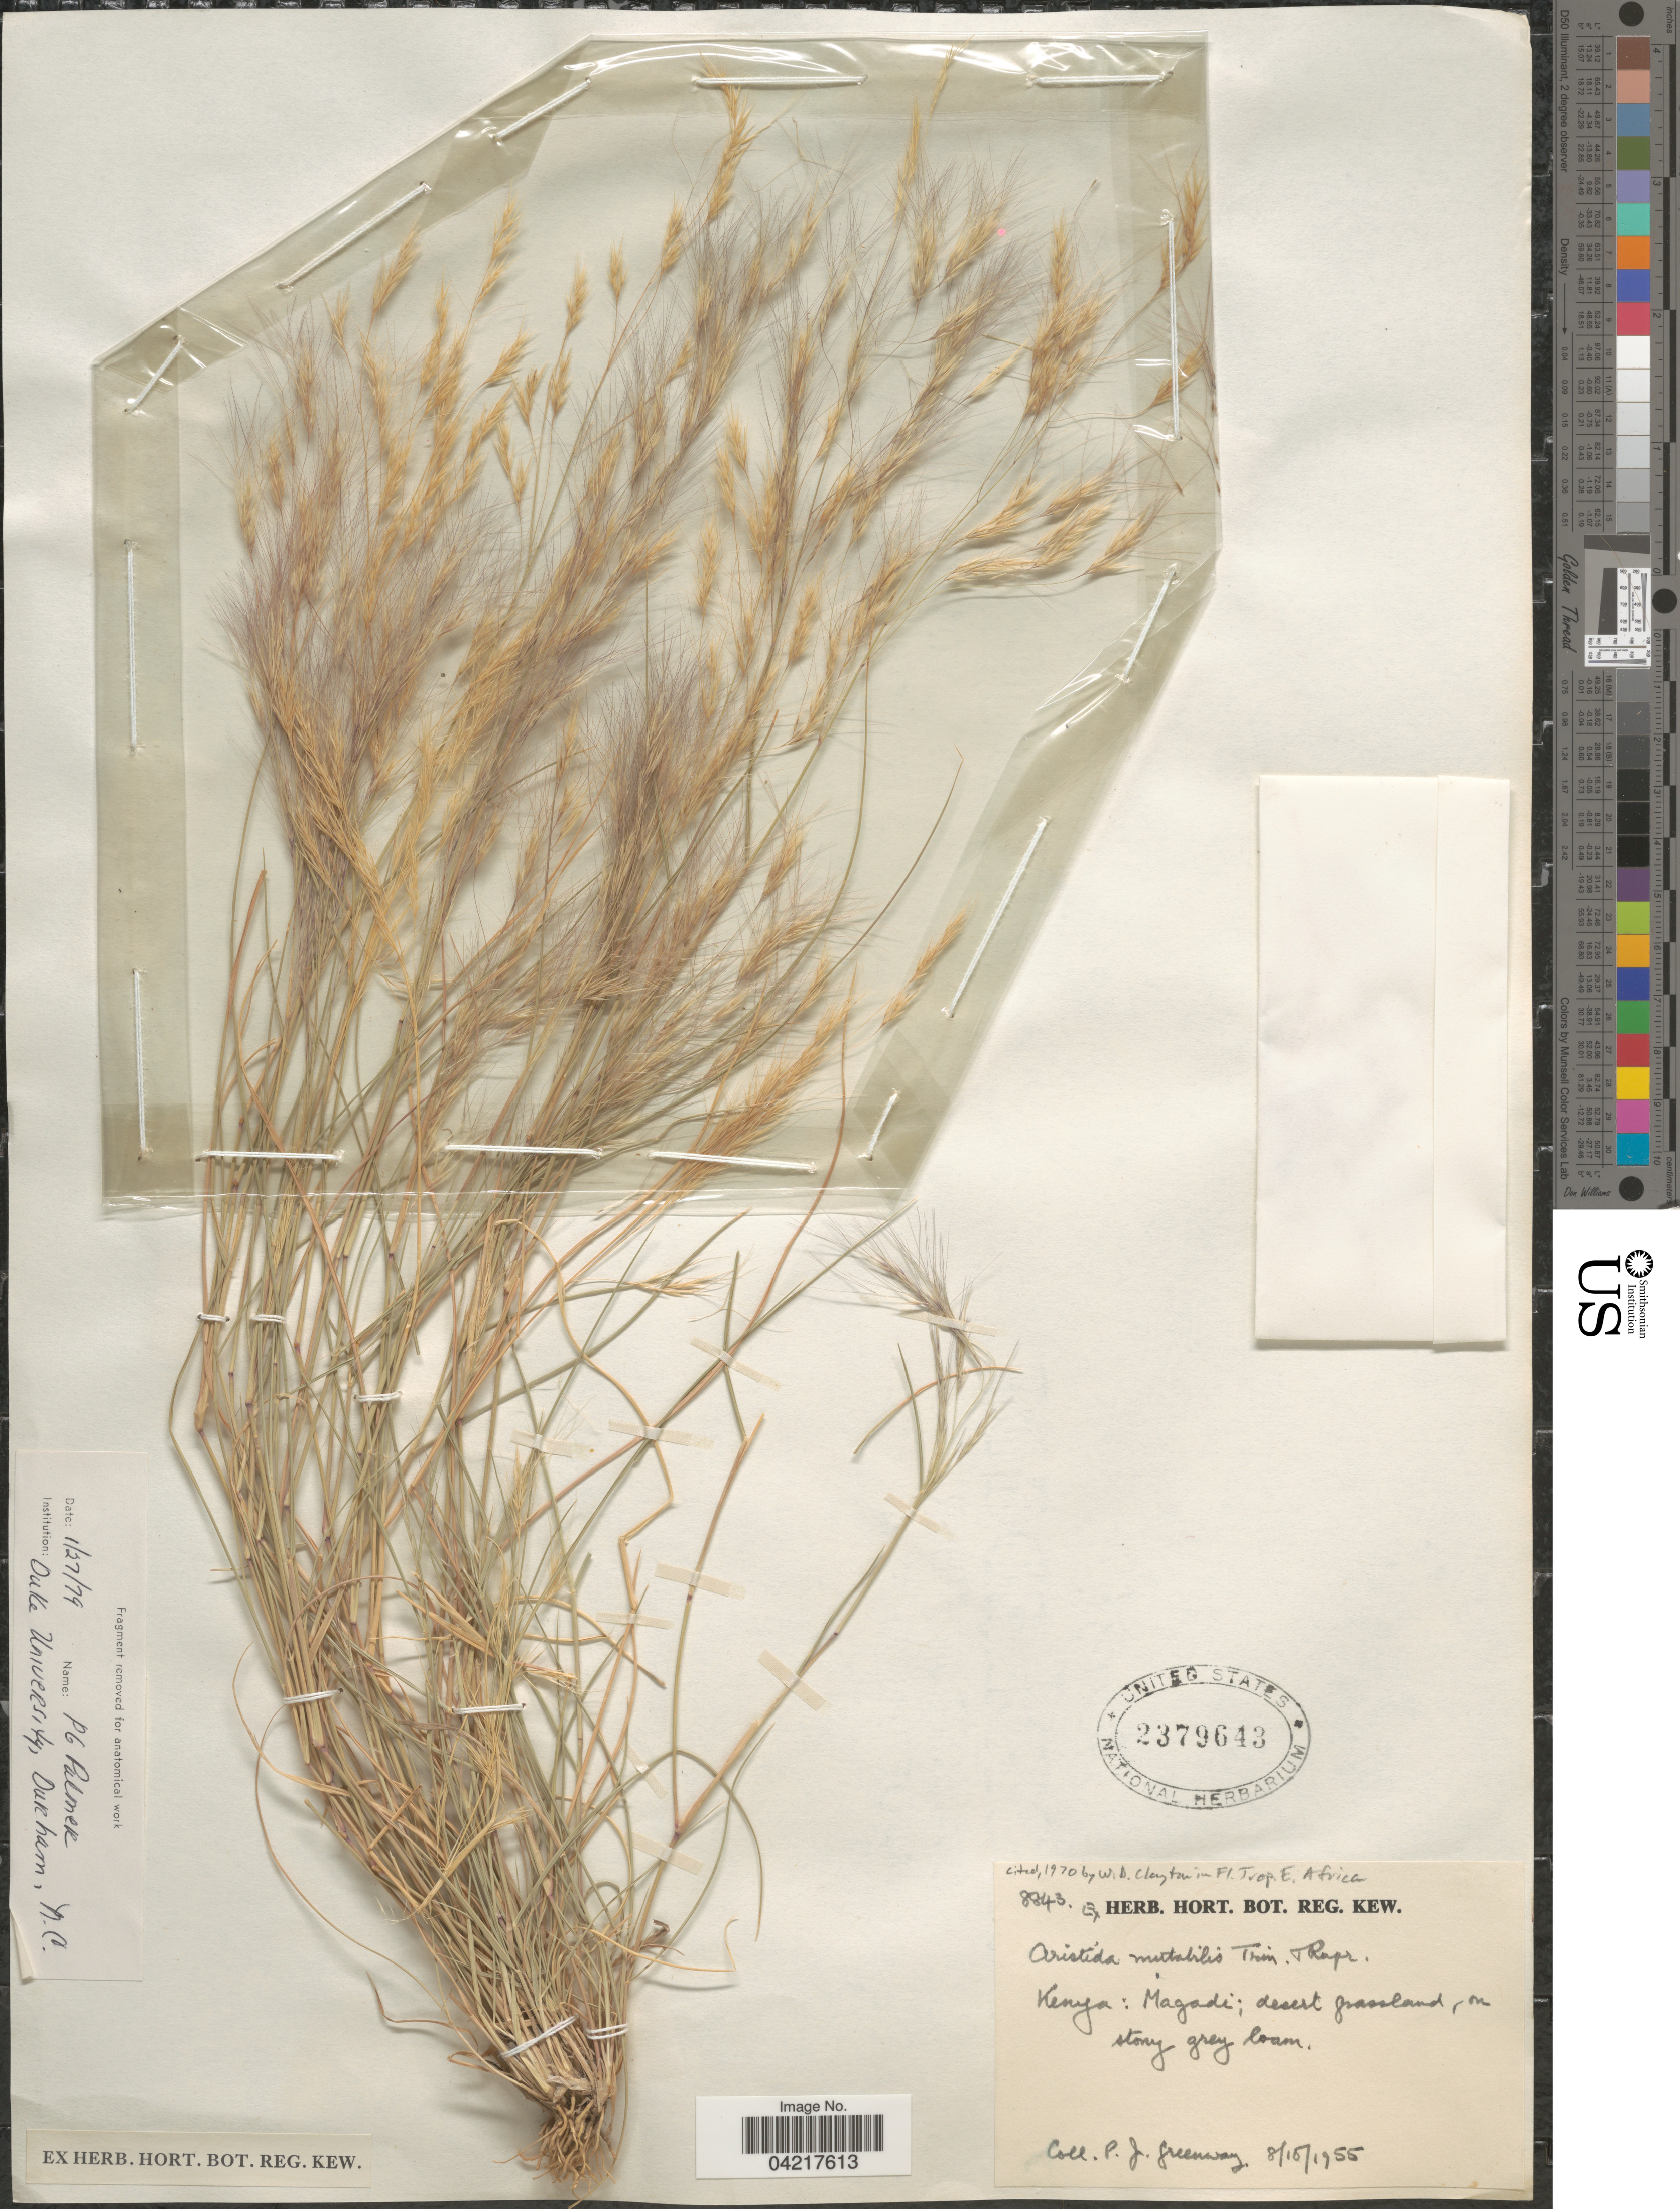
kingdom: Plantae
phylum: Tracheophyta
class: Liliopsida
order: Poales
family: Poaceae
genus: Aristida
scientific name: Aristida mutabilis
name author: Trin. & Rupr.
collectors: P. J. Greenway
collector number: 8843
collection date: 1955-10-08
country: Kenya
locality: Magadi; desert grassland, on stony grey loam.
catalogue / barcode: US 2379643